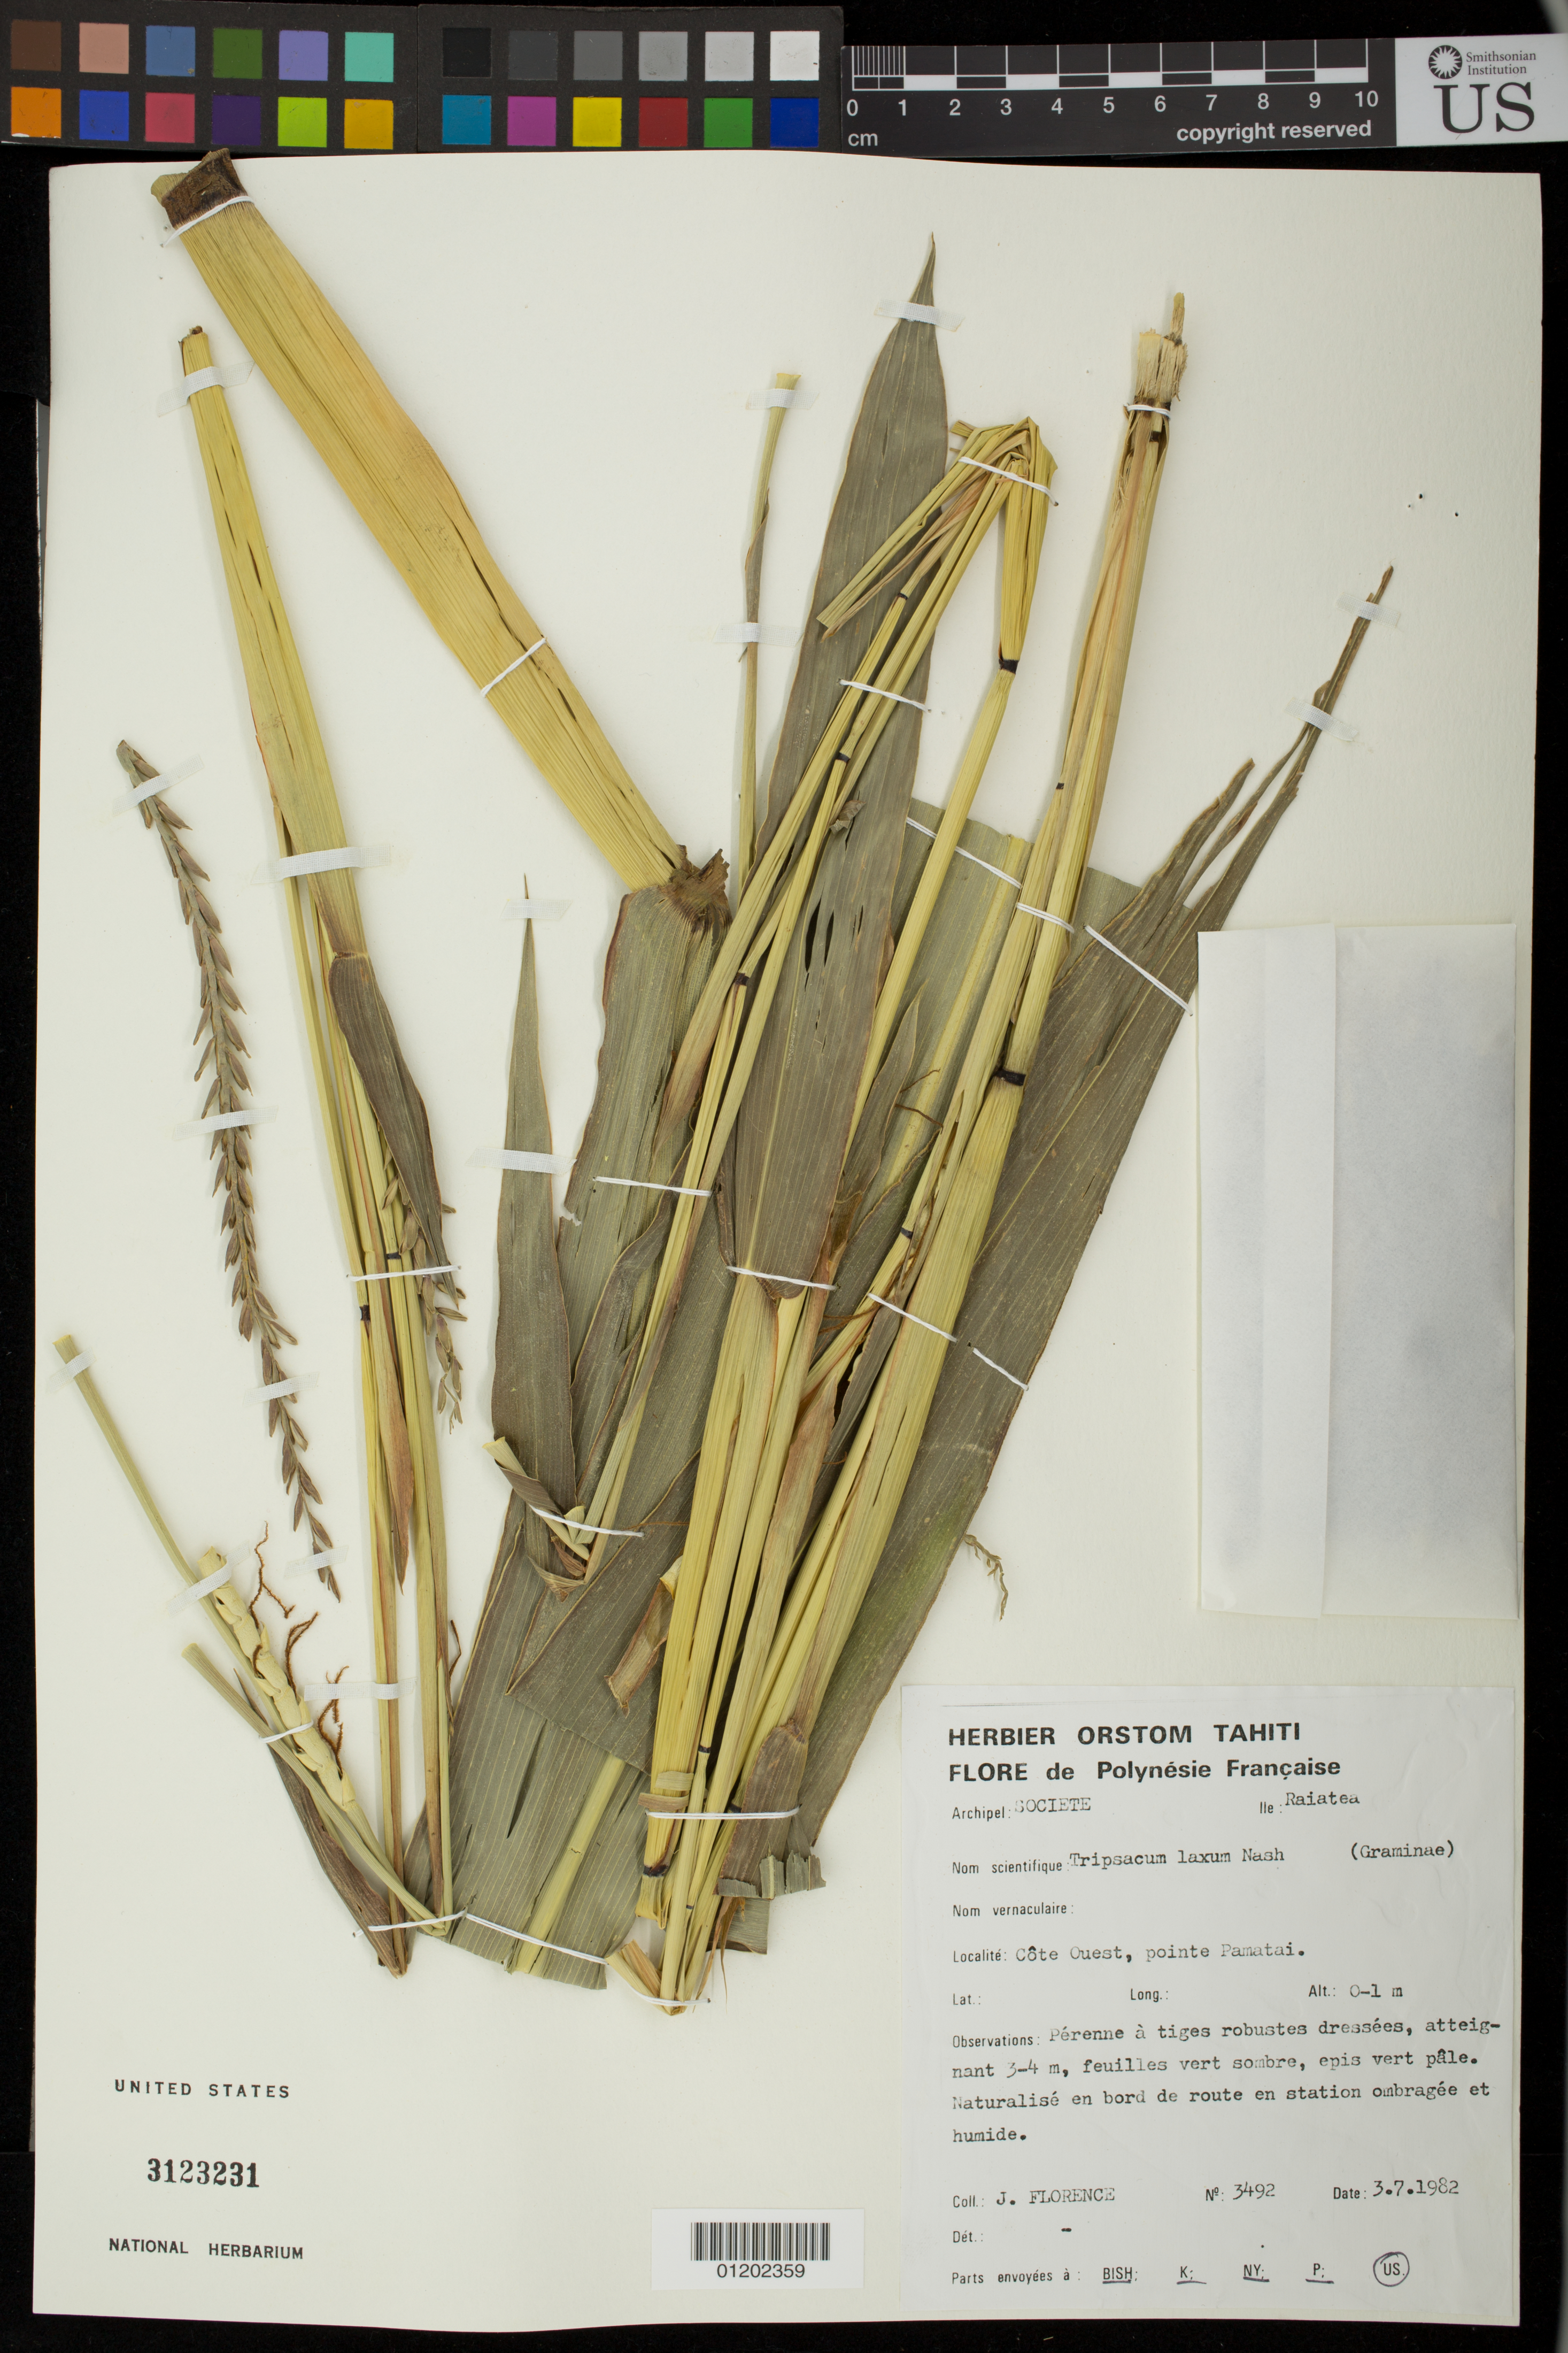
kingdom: Plantae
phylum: Tracheophyta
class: Liliopsida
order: Poales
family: Poaceae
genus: Tripsacum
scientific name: Tripsacum laxum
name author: Nash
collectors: J. Florence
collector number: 3492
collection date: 1982-07-03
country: French Polynesia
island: Raiatea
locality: còte Ouest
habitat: naturalisè en bord de route station ombragèe et humide.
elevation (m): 0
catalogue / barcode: US 3123231